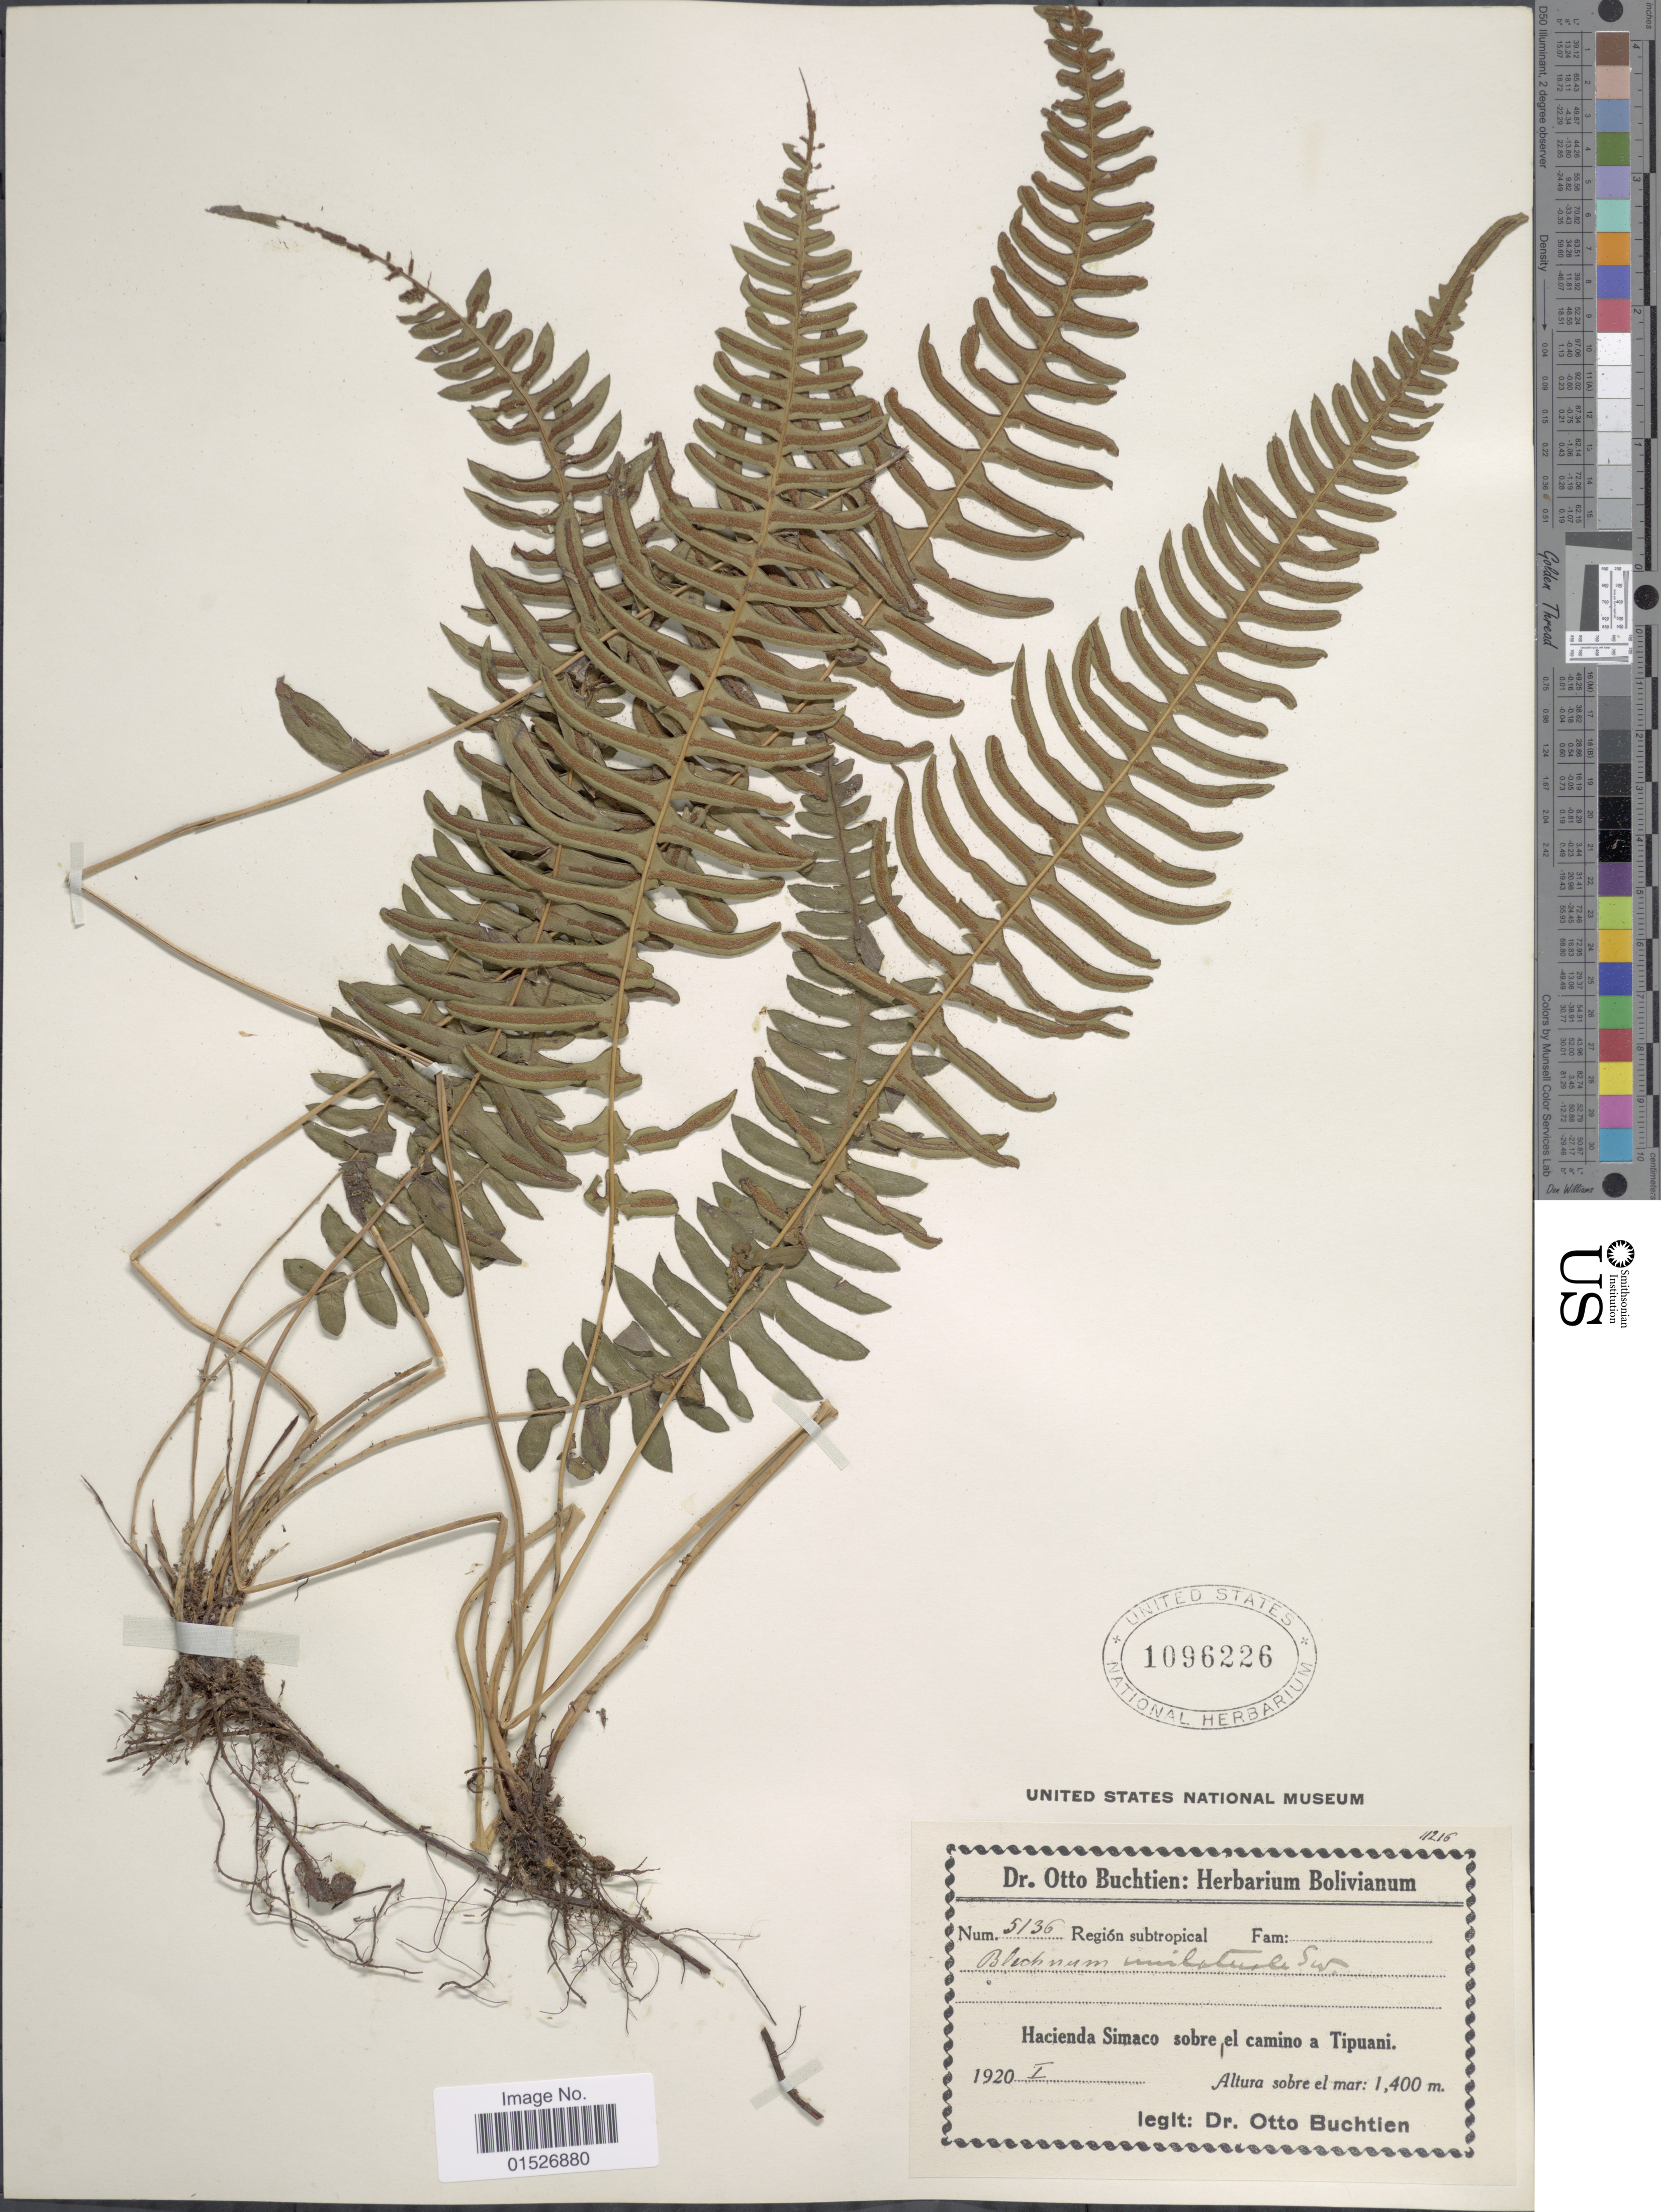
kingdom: Plantae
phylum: Tracheophyta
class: Polypodiopsida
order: Polypodiales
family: Blechnaceae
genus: Blechnum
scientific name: Blechnum polypodioides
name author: Raddi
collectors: O. Buchtien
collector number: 5136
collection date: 1920-01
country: Bolivia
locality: Region subtropical. haciendo Simaco sobre el camino a Tipuani.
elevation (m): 1400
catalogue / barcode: US 1096226